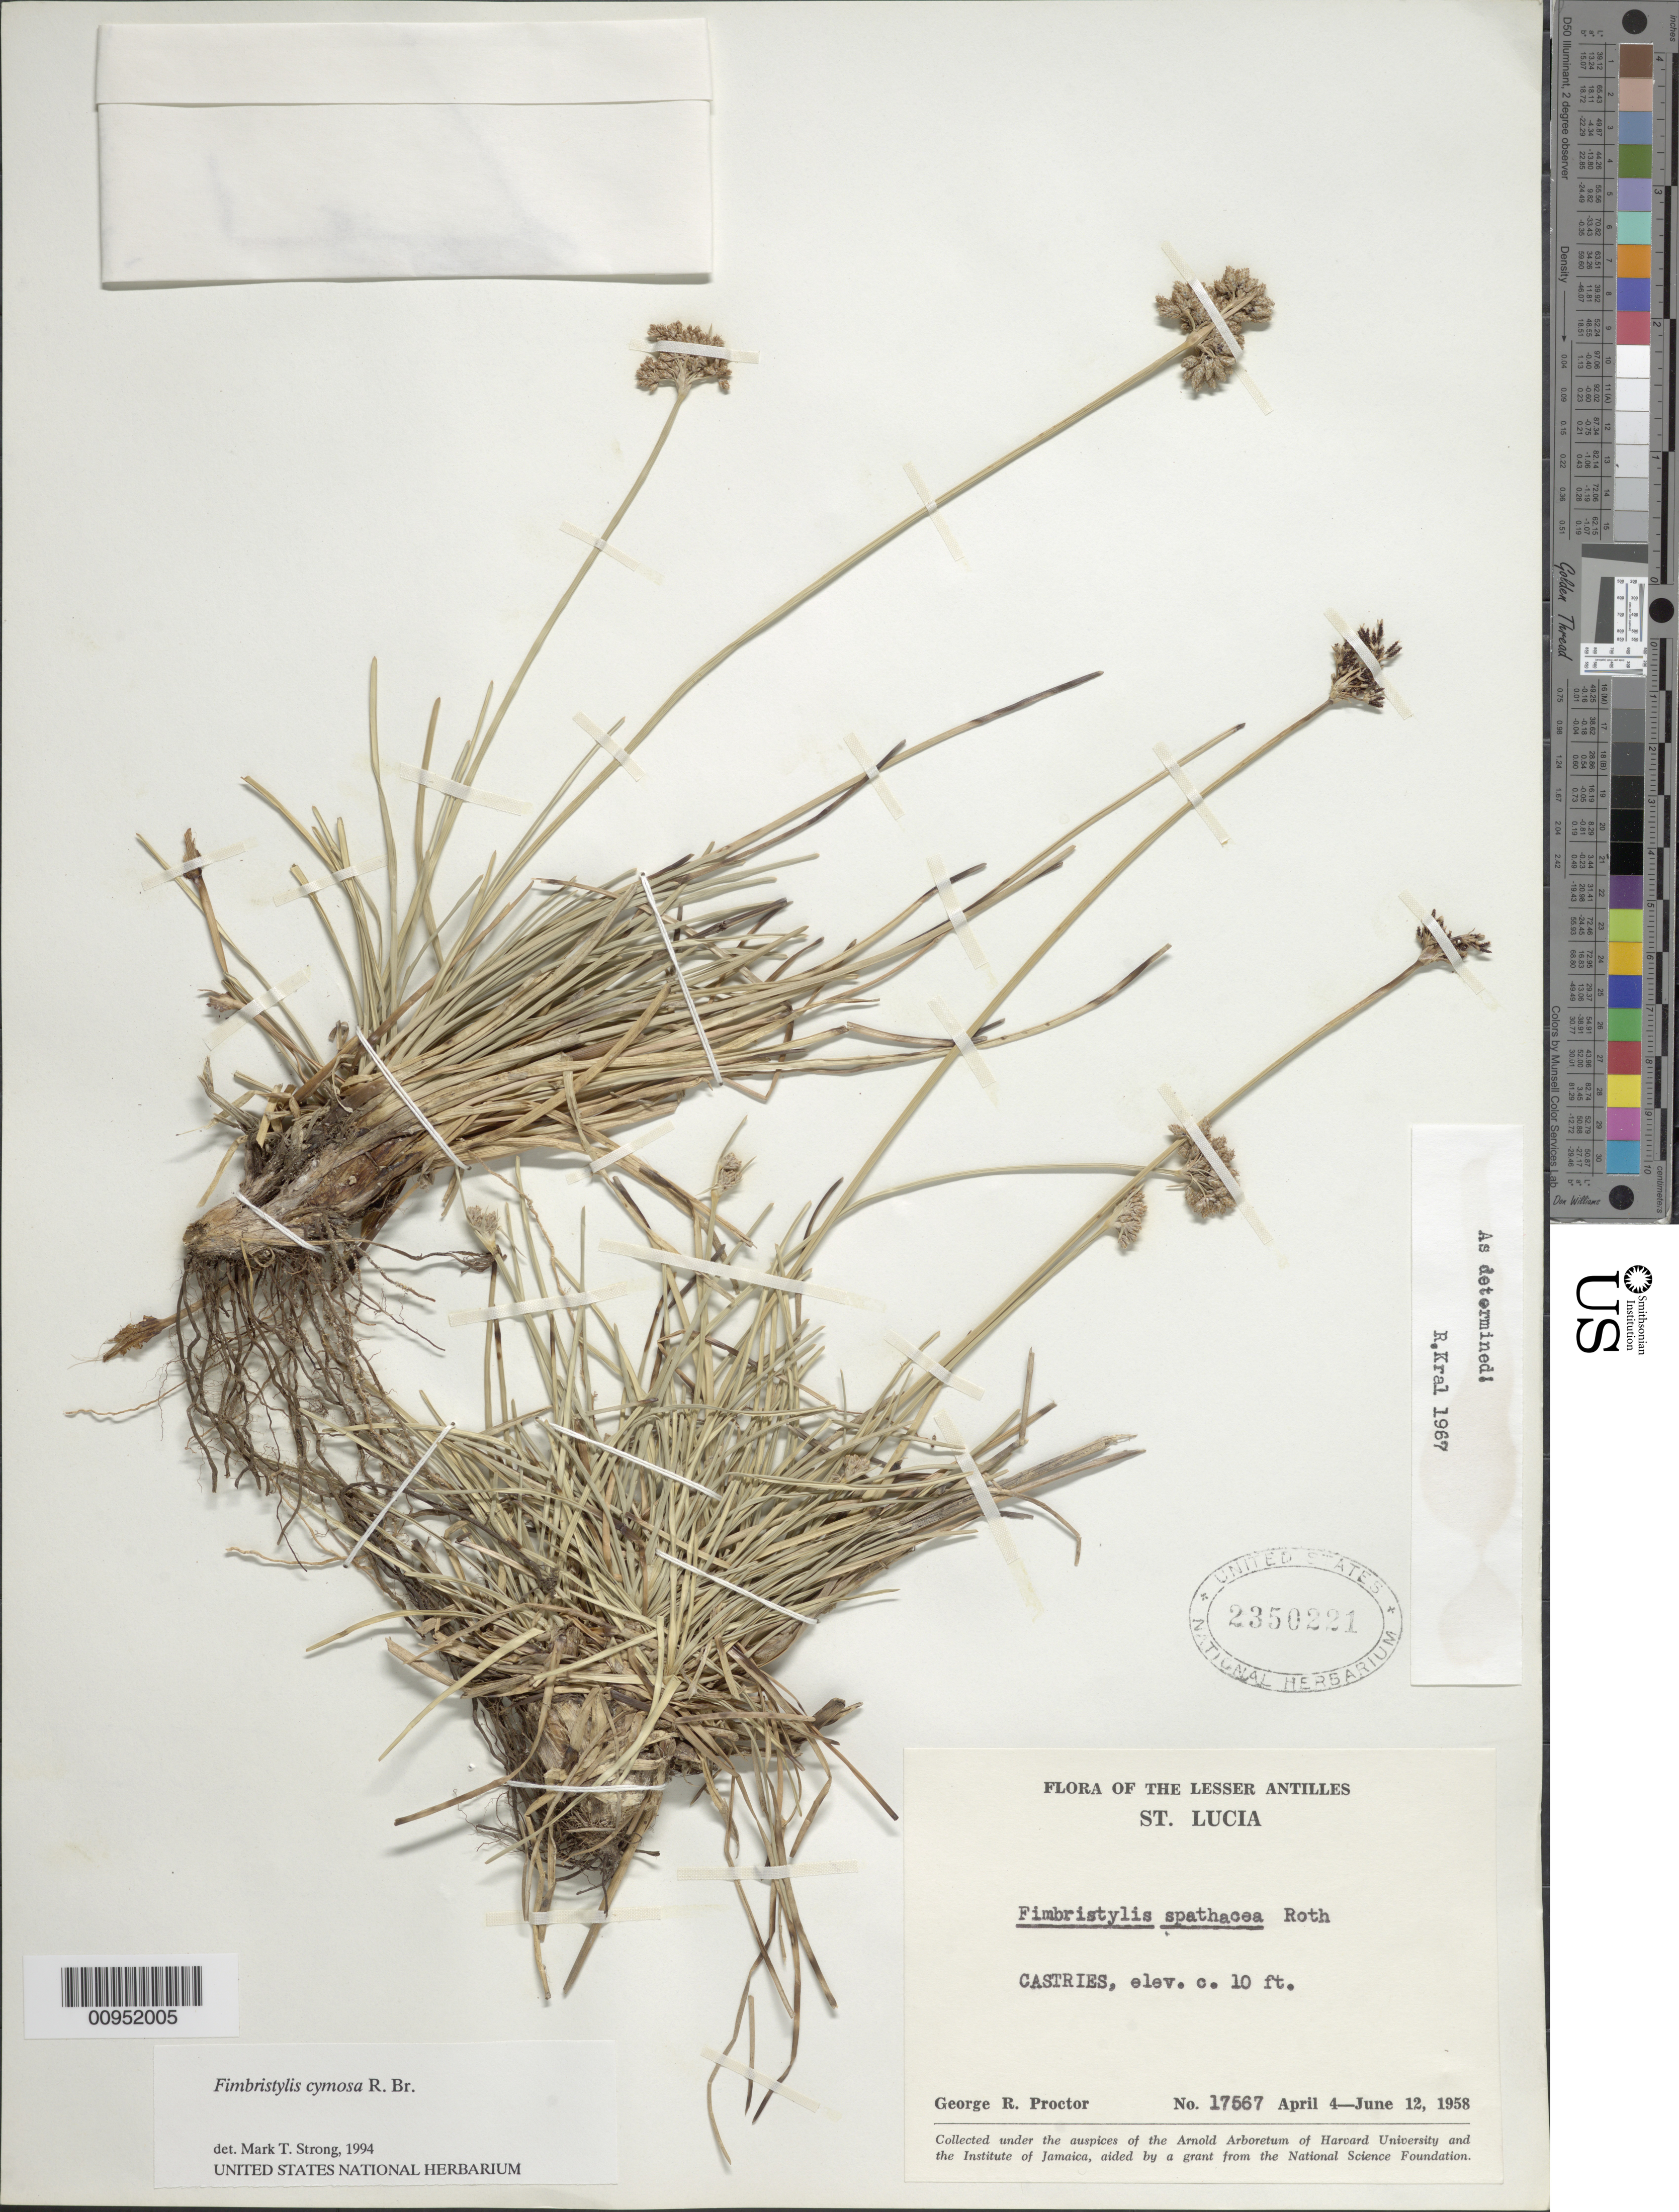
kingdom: Plantae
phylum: Tracheophyta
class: Liliopsida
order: Poales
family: Cyperaceae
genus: Fimbristylis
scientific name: Fimbristylis cymosa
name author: R. Br.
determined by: Strong, M. T., (US), Smithsonian Institution - National Museum of Natural History (UNITED STATES)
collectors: G. R. Proctor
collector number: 17567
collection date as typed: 04 Apr 1958 to 12 Jun 1958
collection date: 1958-04-04/1958-06-12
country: St. Lucia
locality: Castries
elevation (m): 3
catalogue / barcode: US 2350221